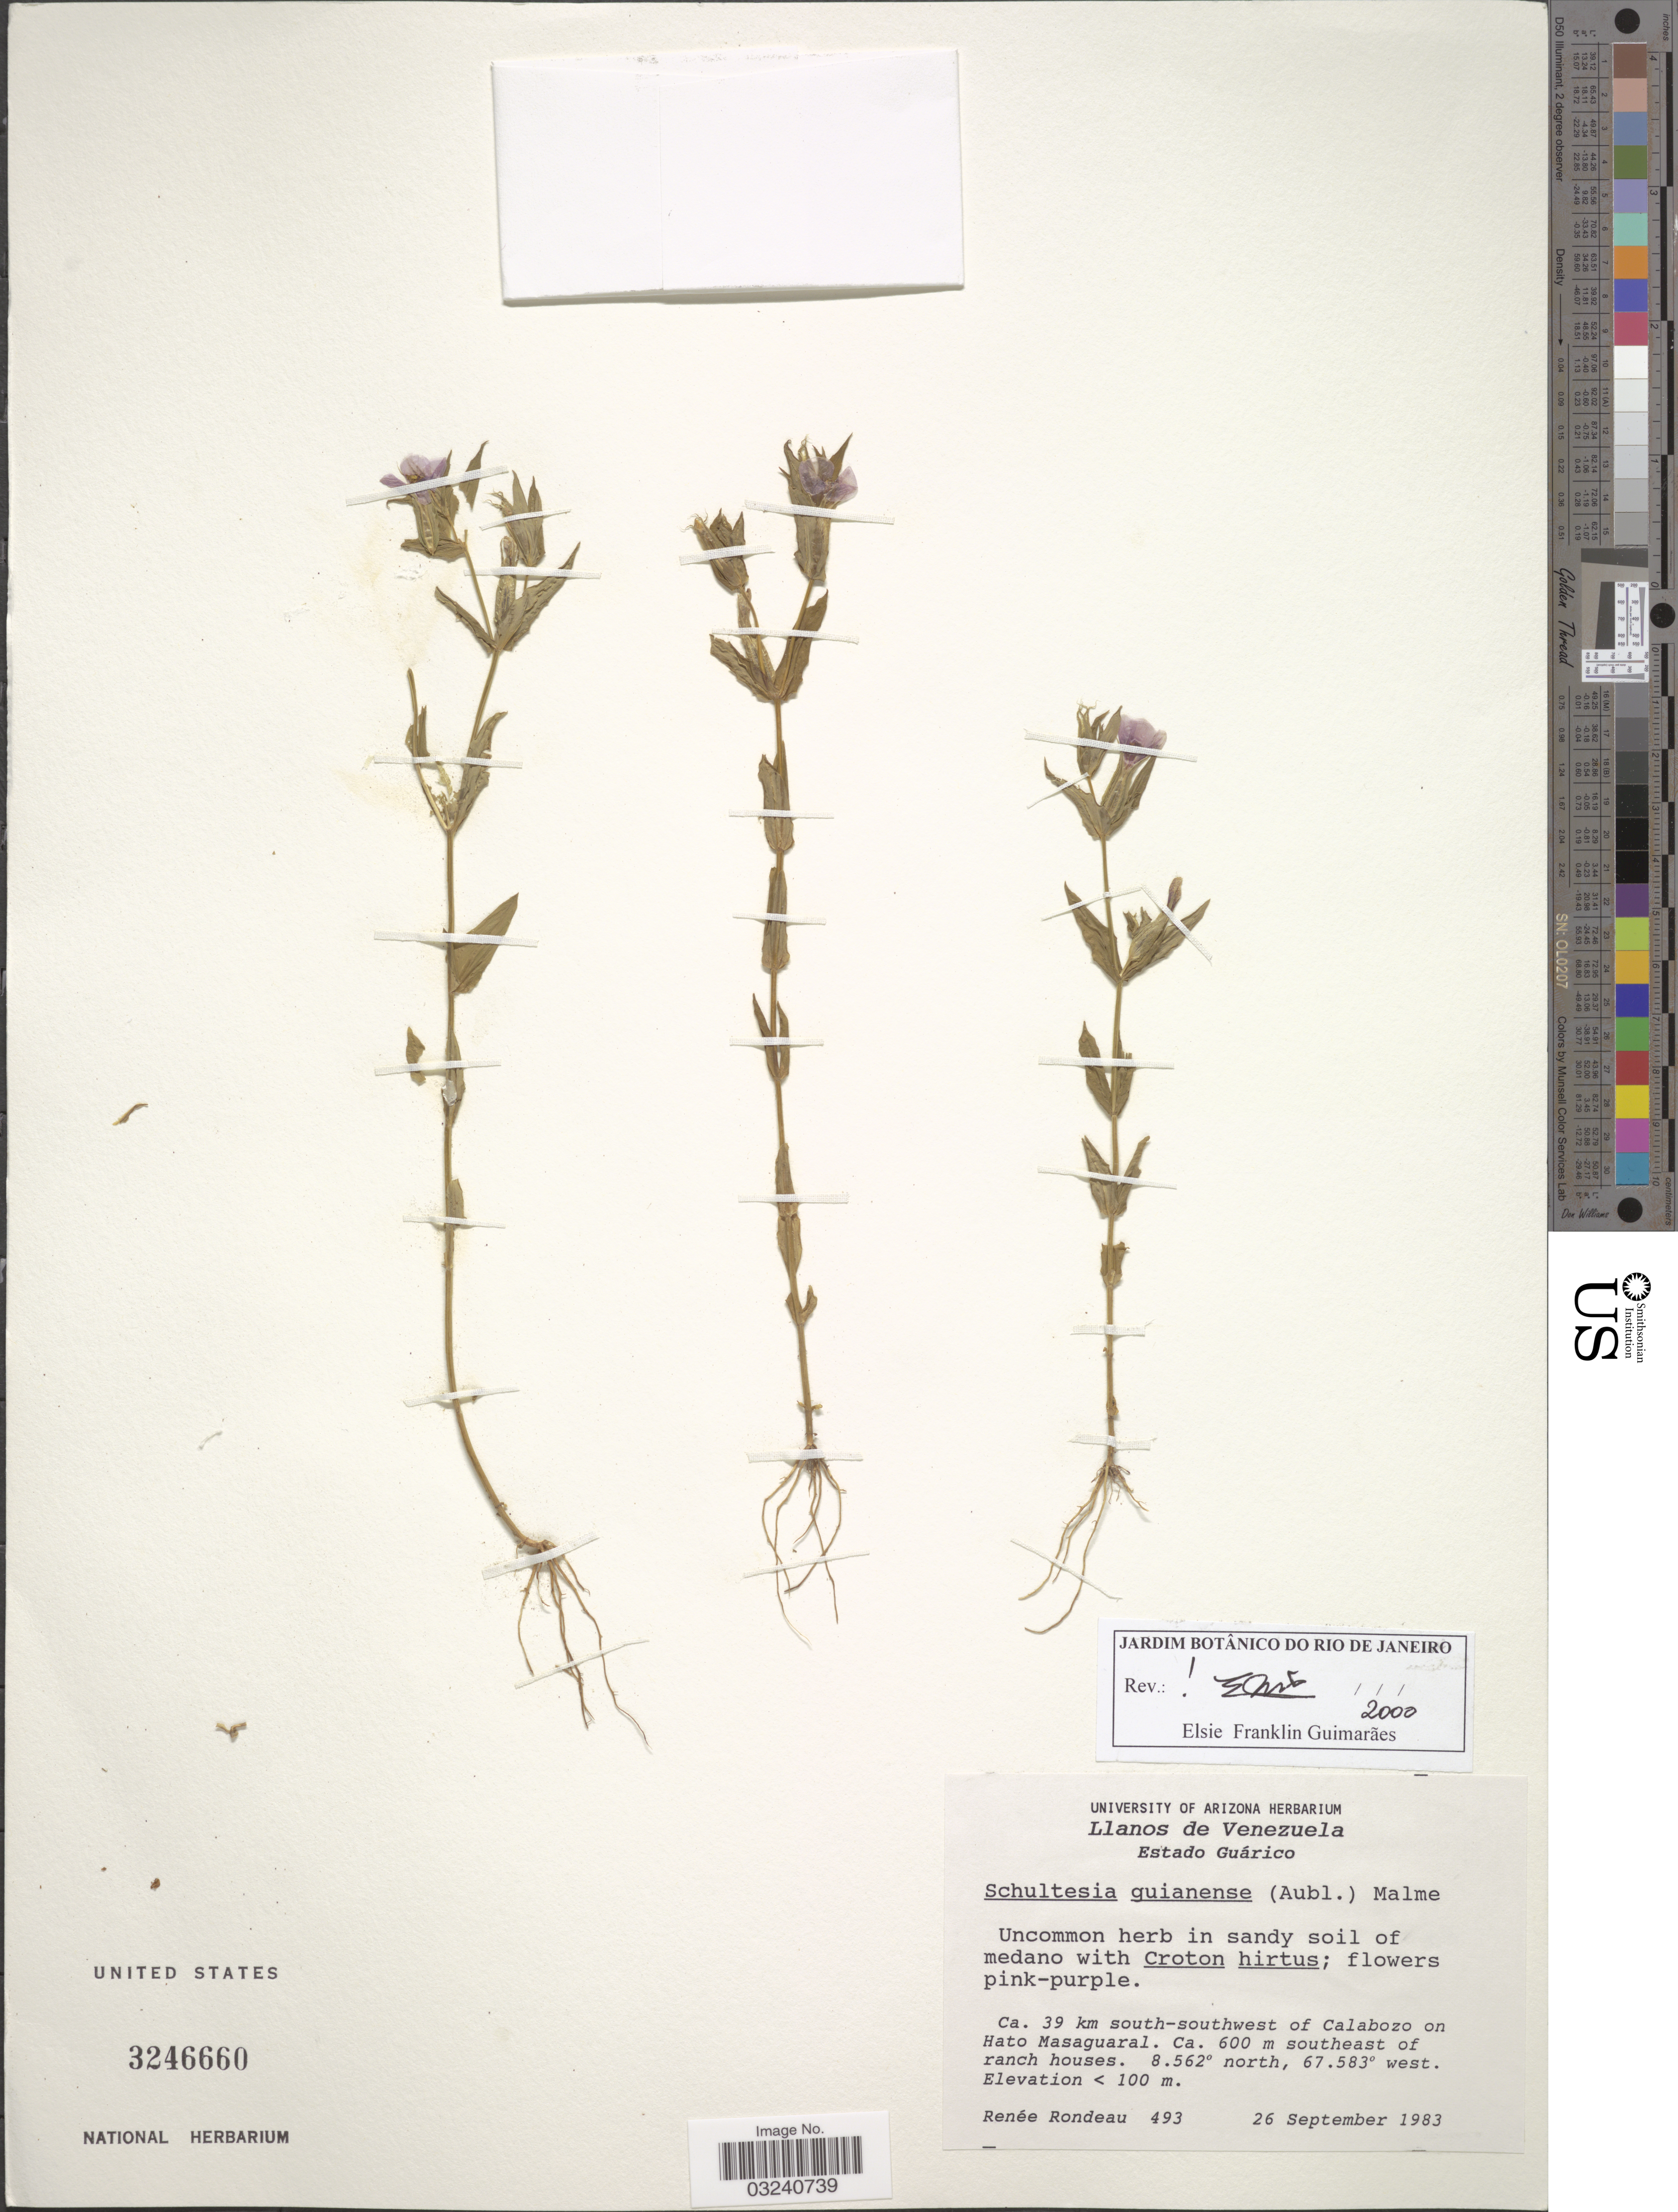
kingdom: Plantae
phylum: Tracheophyta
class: Magnoliopsida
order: Gentianales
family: Gentianaceae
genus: Schultesia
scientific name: Schultesia guianensis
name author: (Aubl.) Malme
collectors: R. Rondeau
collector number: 493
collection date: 1983-09-26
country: Venezuela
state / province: Guárico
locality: Ca. 39 km south-southwest of Calabozo on Hato Masaguaral. Ca. 600 m southeast of ranch houses.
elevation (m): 100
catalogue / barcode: US 3246660